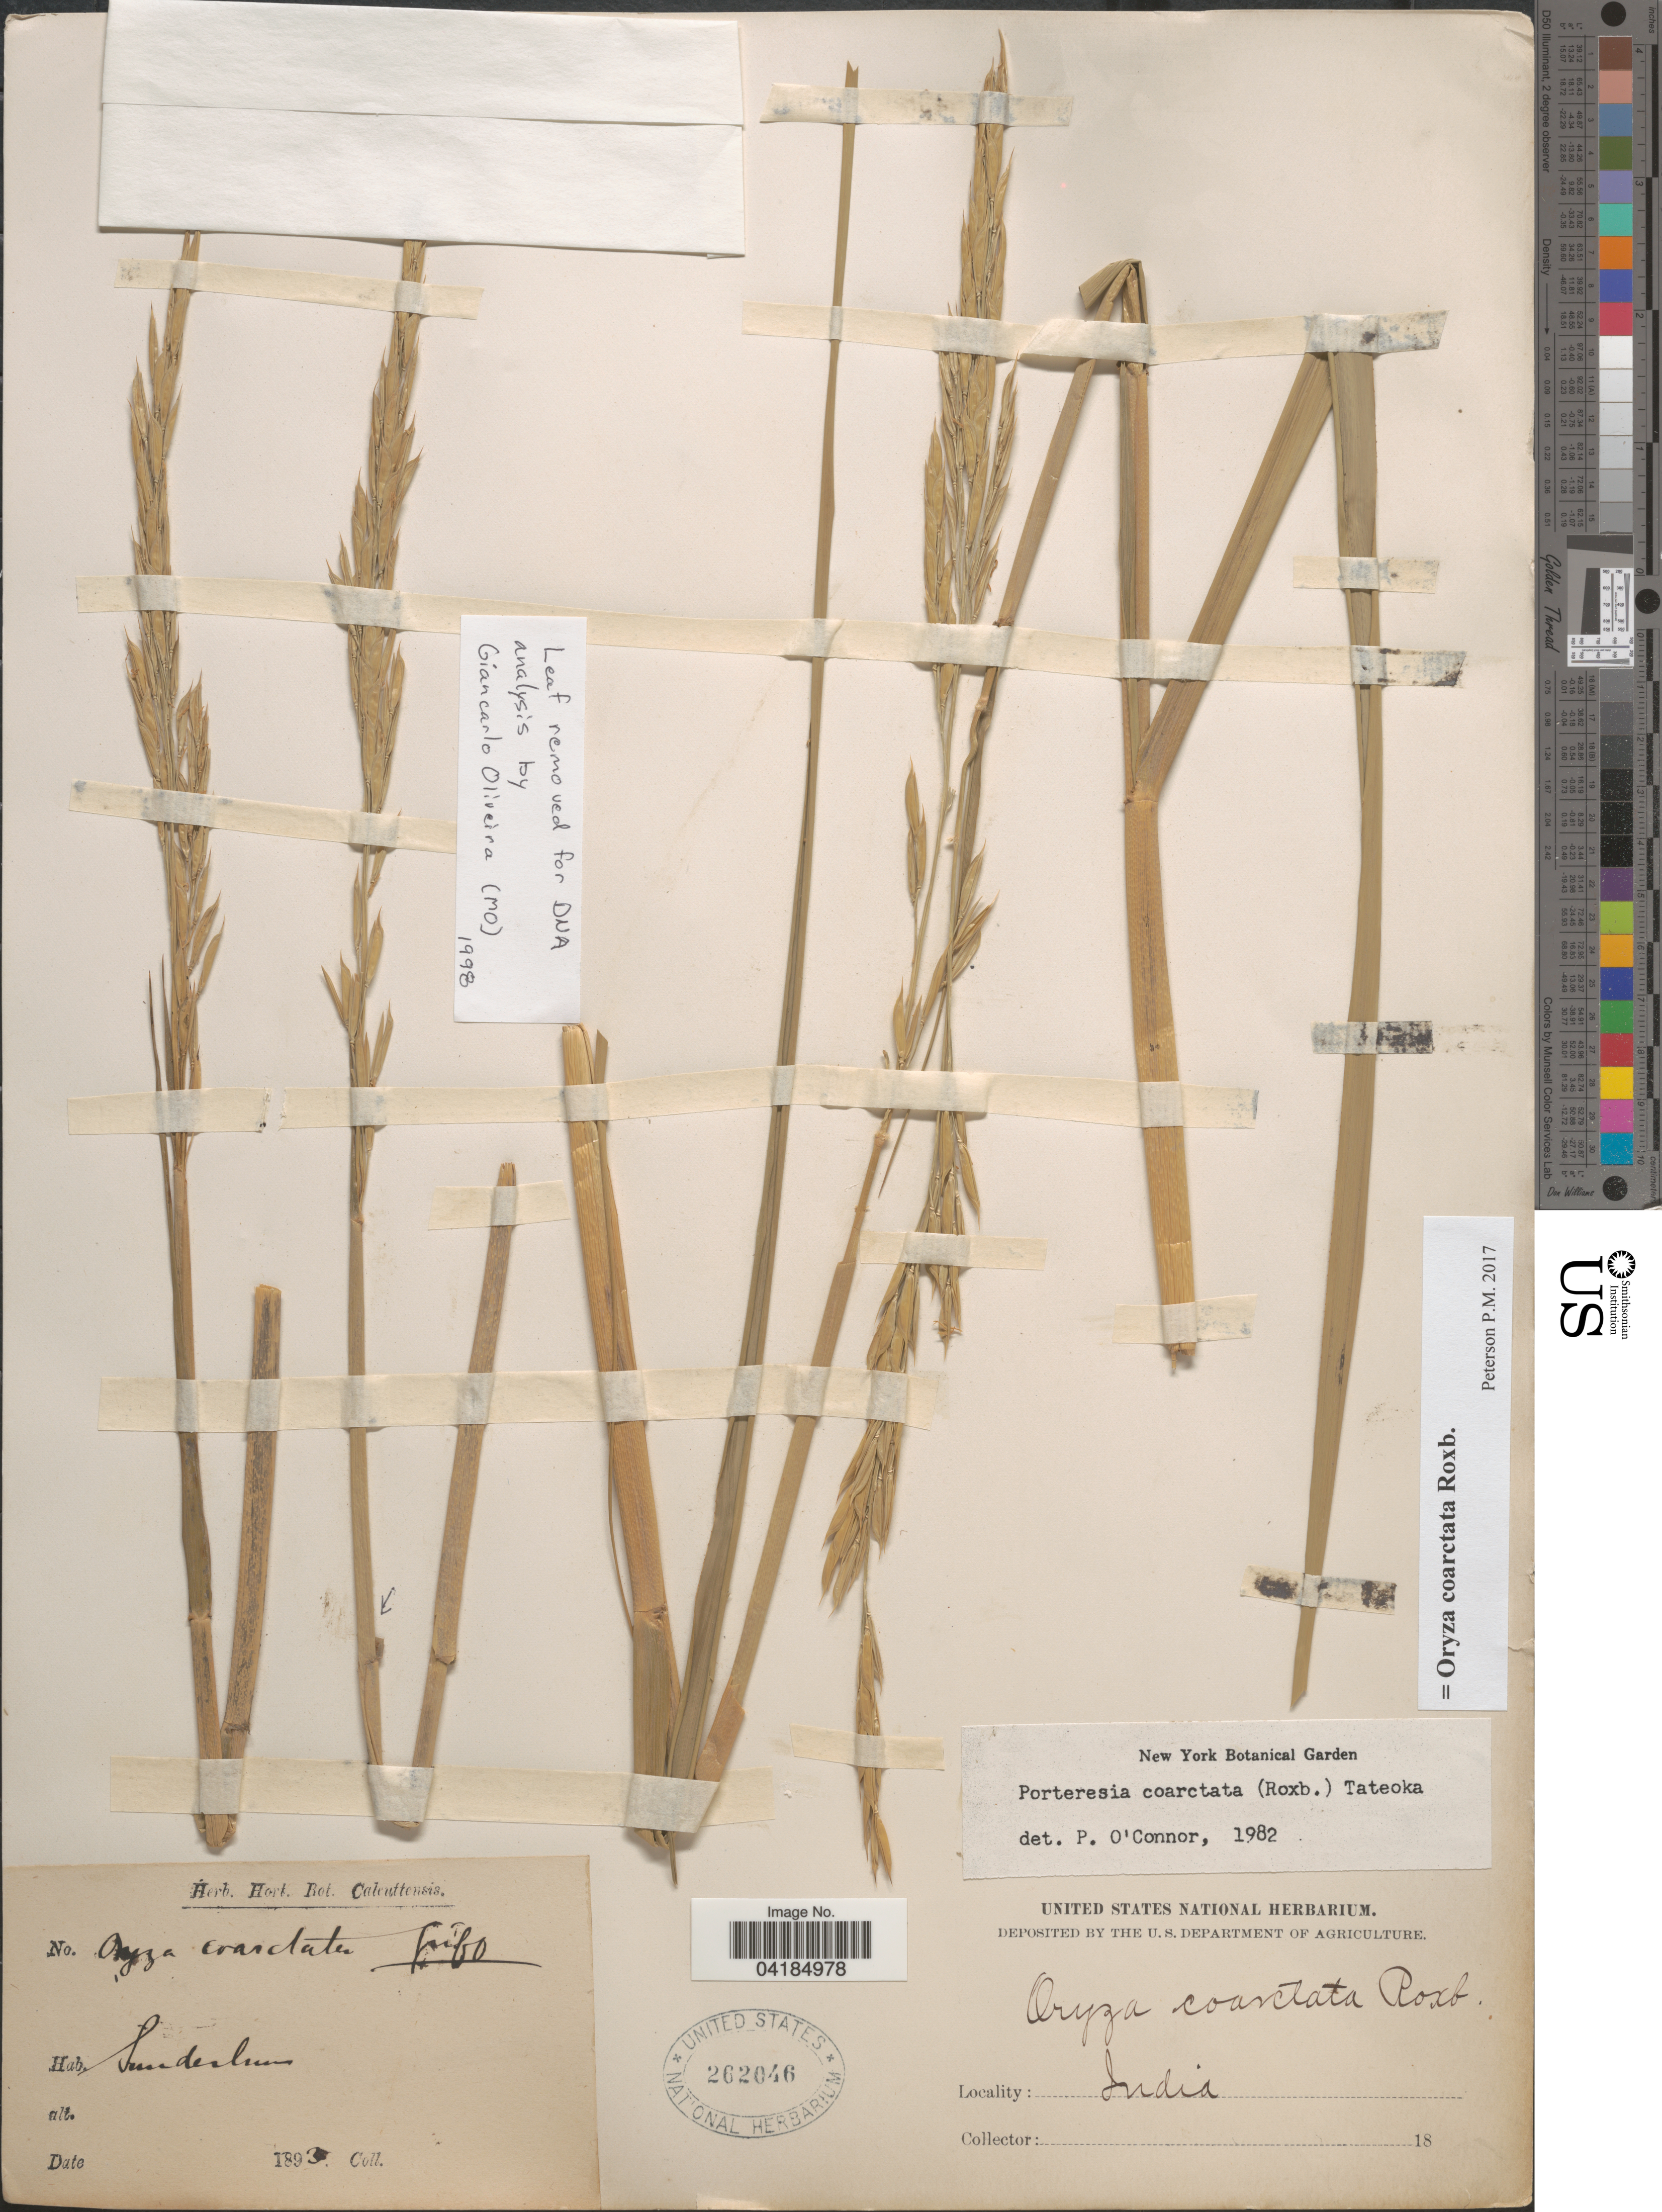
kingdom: Plantae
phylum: Tracheophyta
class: Liliopsida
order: Poales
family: Poaceae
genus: Oryza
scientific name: Oryza coarctata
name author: Roxb.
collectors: ex Herb. Hort. Bot. Calcuttensis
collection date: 1893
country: India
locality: Sunderbuns.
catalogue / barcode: US 262046